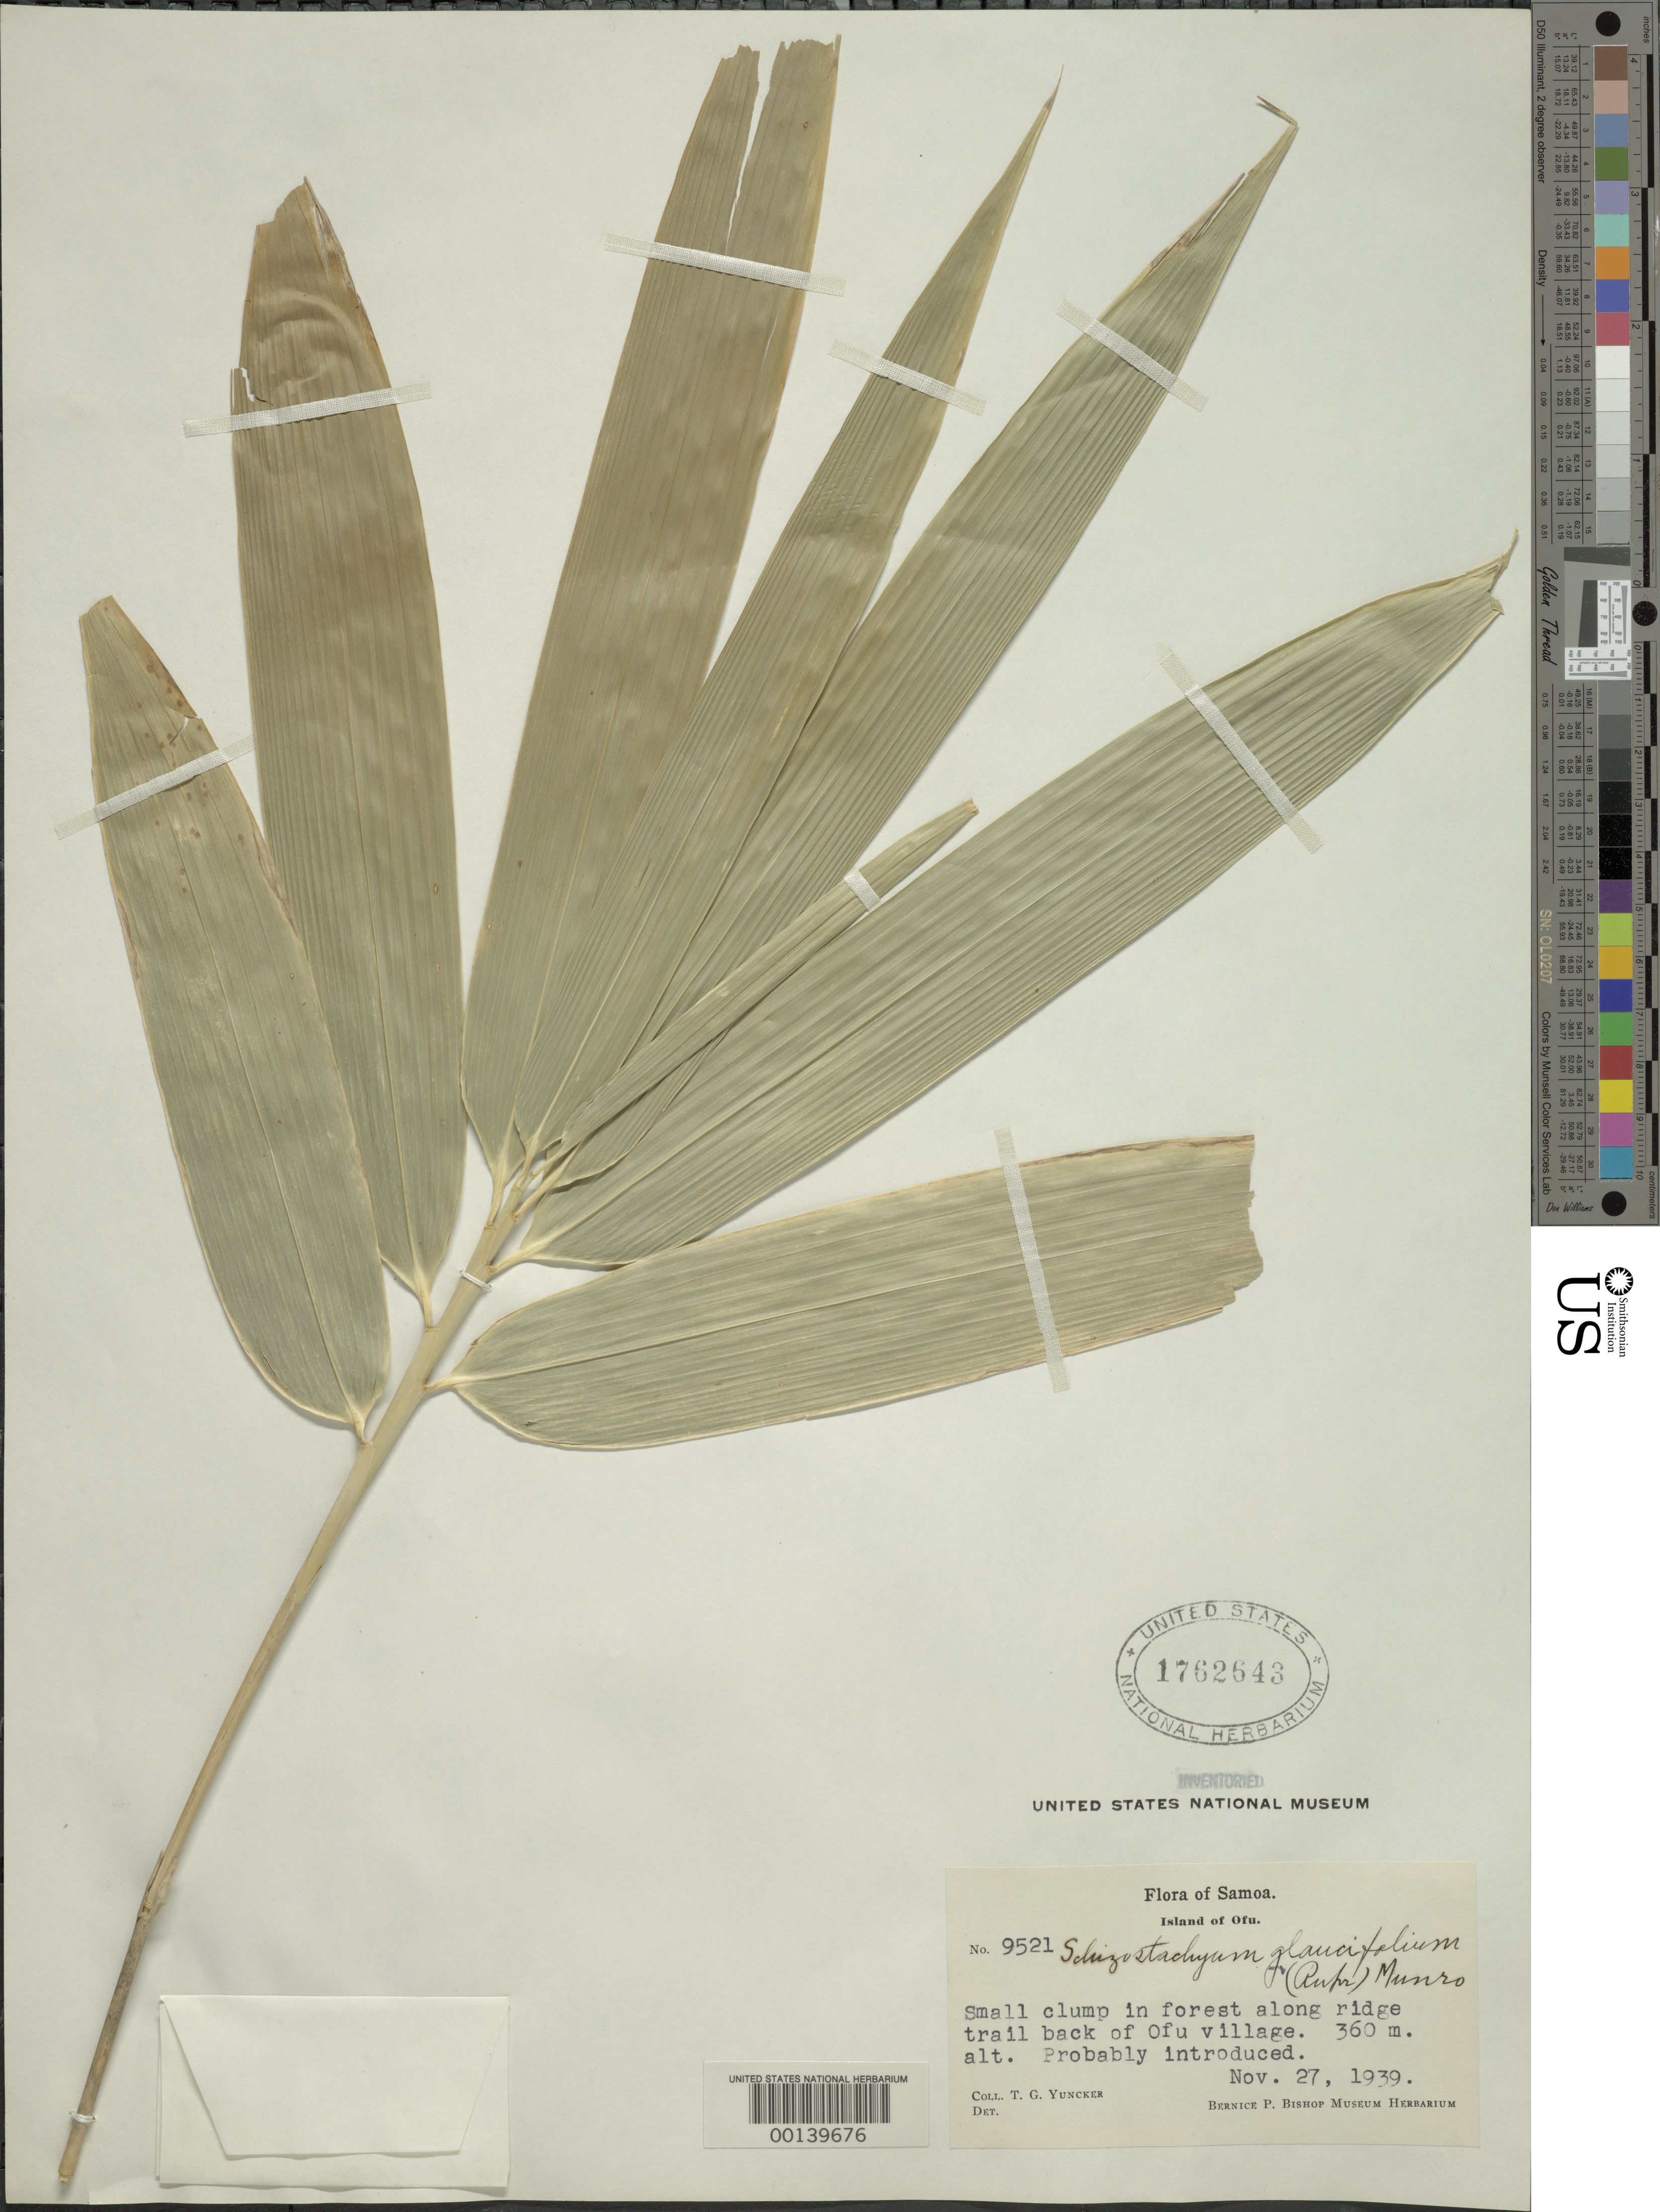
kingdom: Plantae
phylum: Tracheophyta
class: Liliopsida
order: Poales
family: Poaceae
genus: Schizostachyum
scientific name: Schizostachyum glaucifolium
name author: (Rupr.) Munro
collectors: T. G. Yuncker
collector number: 9521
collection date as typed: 27 Nov 1939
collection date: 1939-11-27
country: American Samoa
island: Ofu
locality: Ofu village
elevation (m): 360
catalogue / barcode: US 1762643